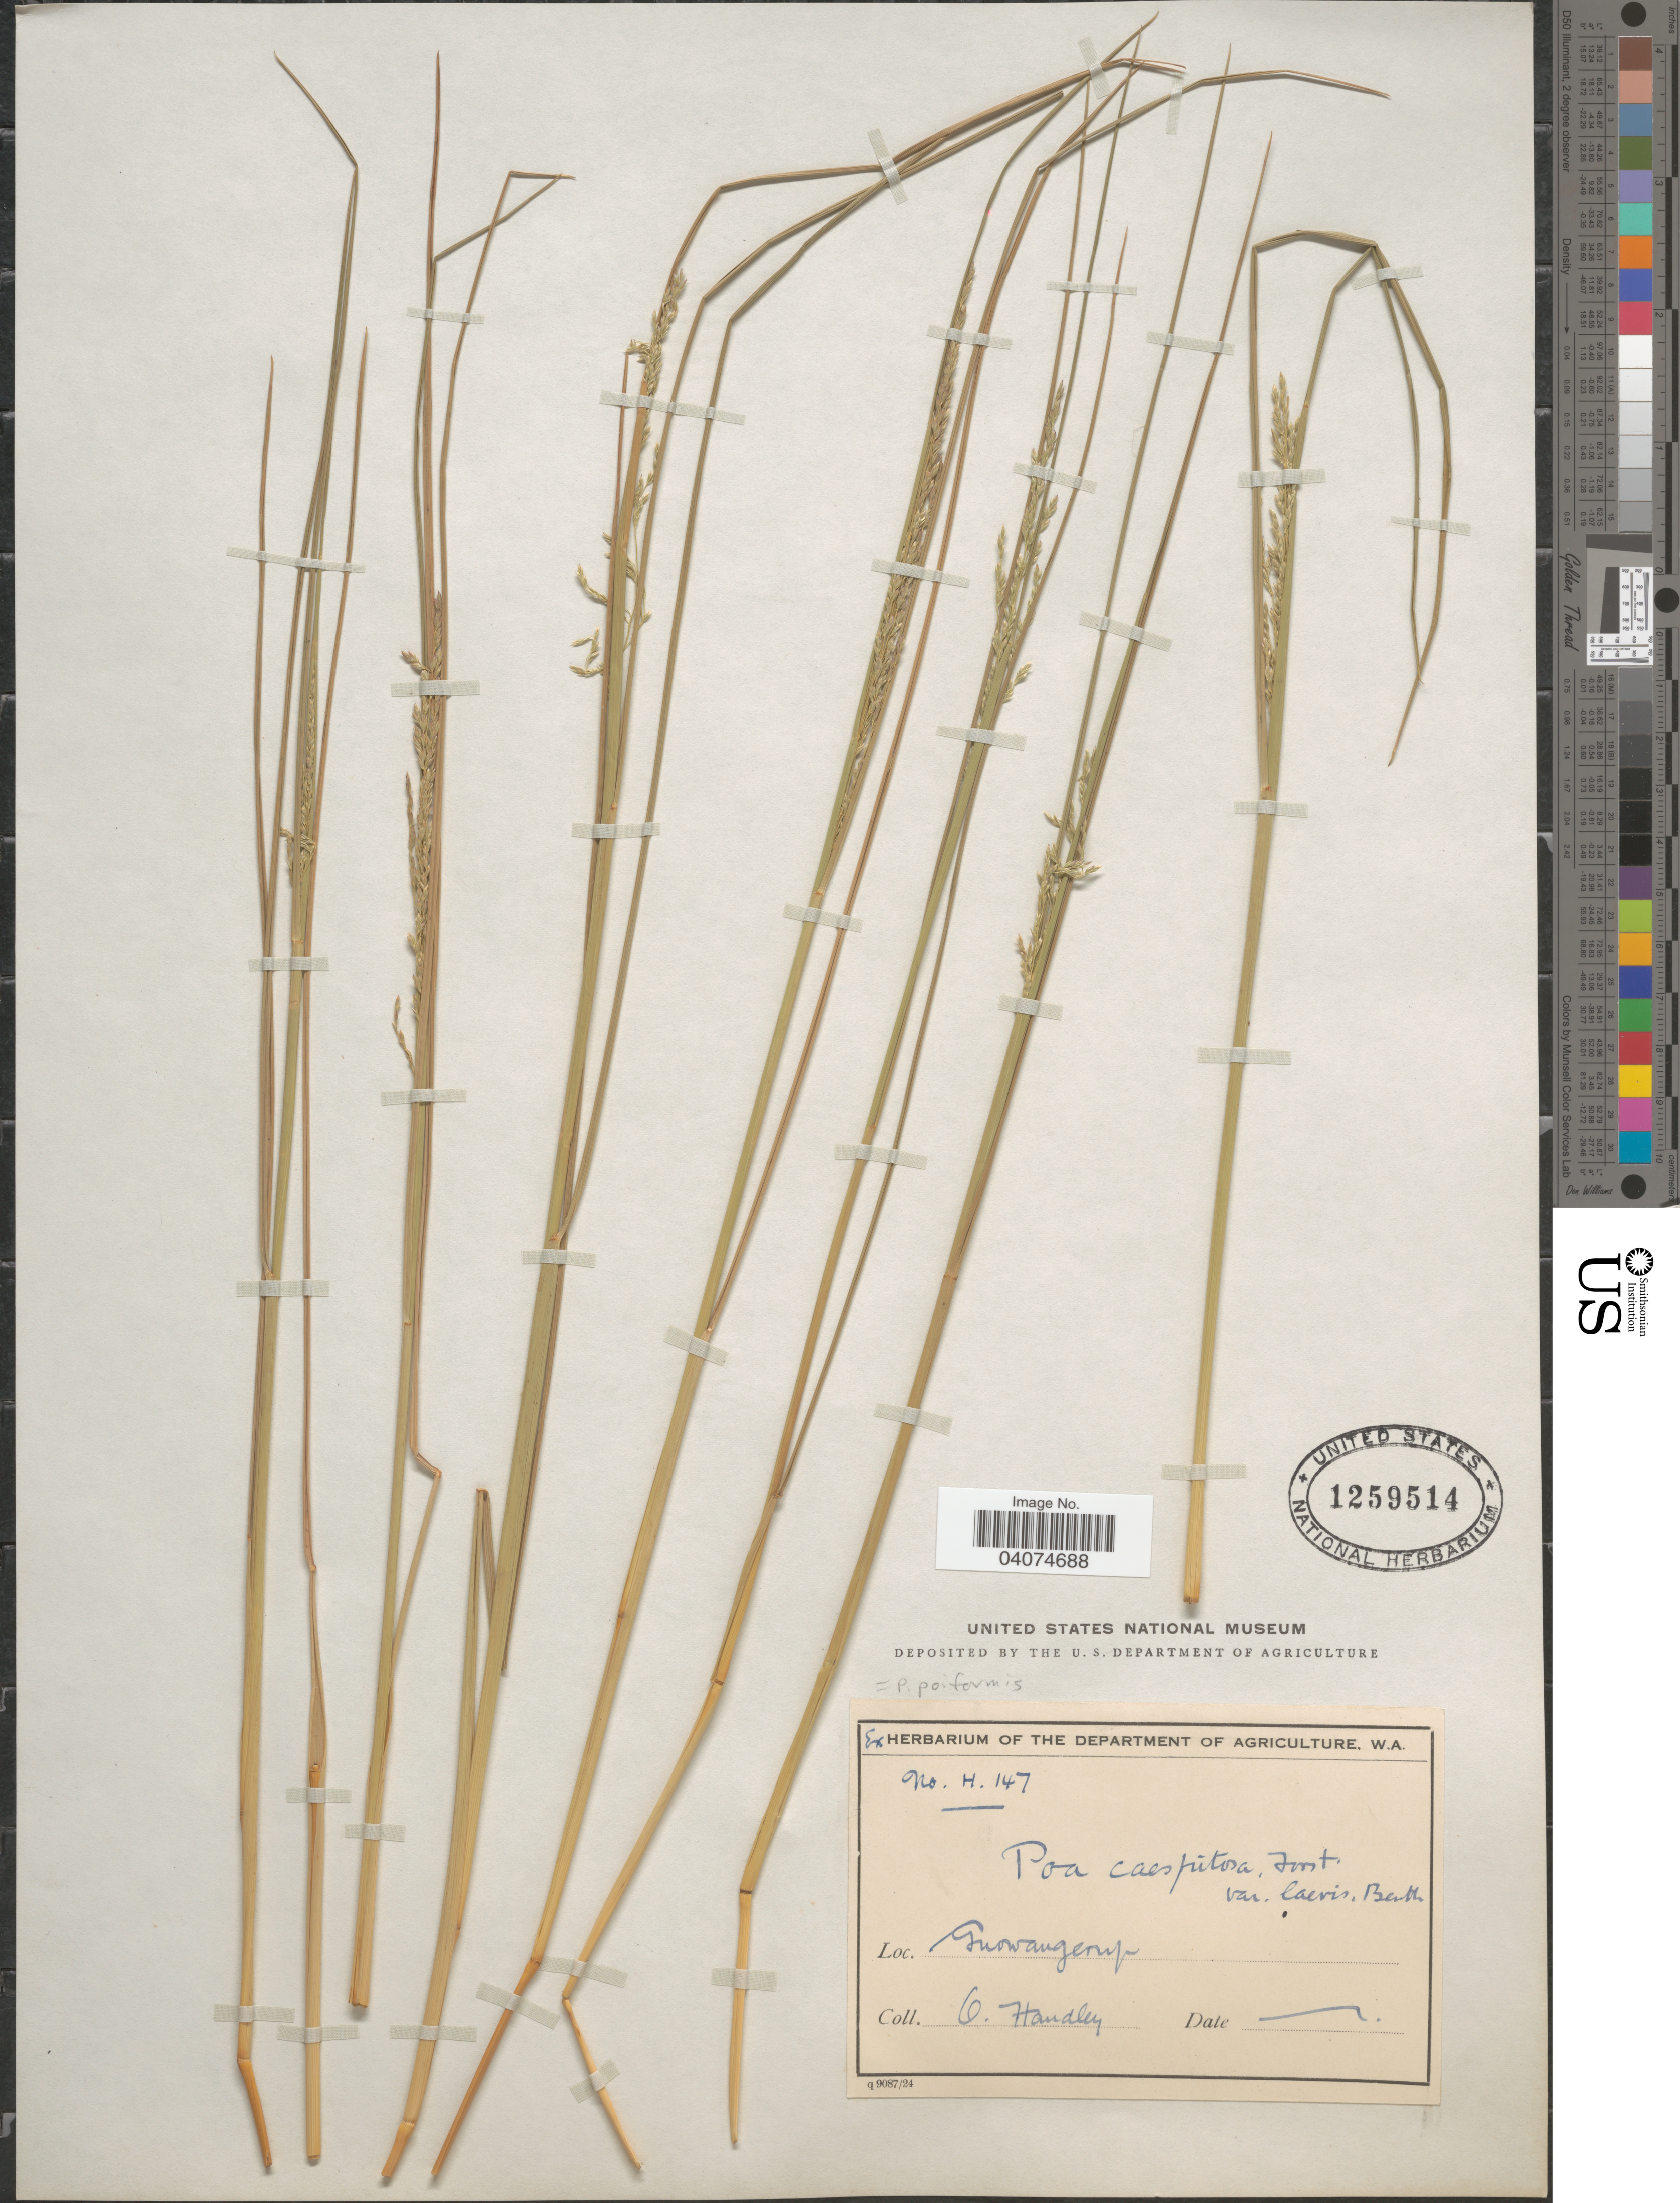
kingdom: Plantae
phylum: Tracheophyta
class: Liliopsida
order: Poales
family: Poaceae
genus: Poa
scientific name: Poa sp.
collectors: C. Handley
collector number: H147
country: Australia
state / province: Western Australia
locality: Gnowangerup.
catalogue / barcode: US 1259514